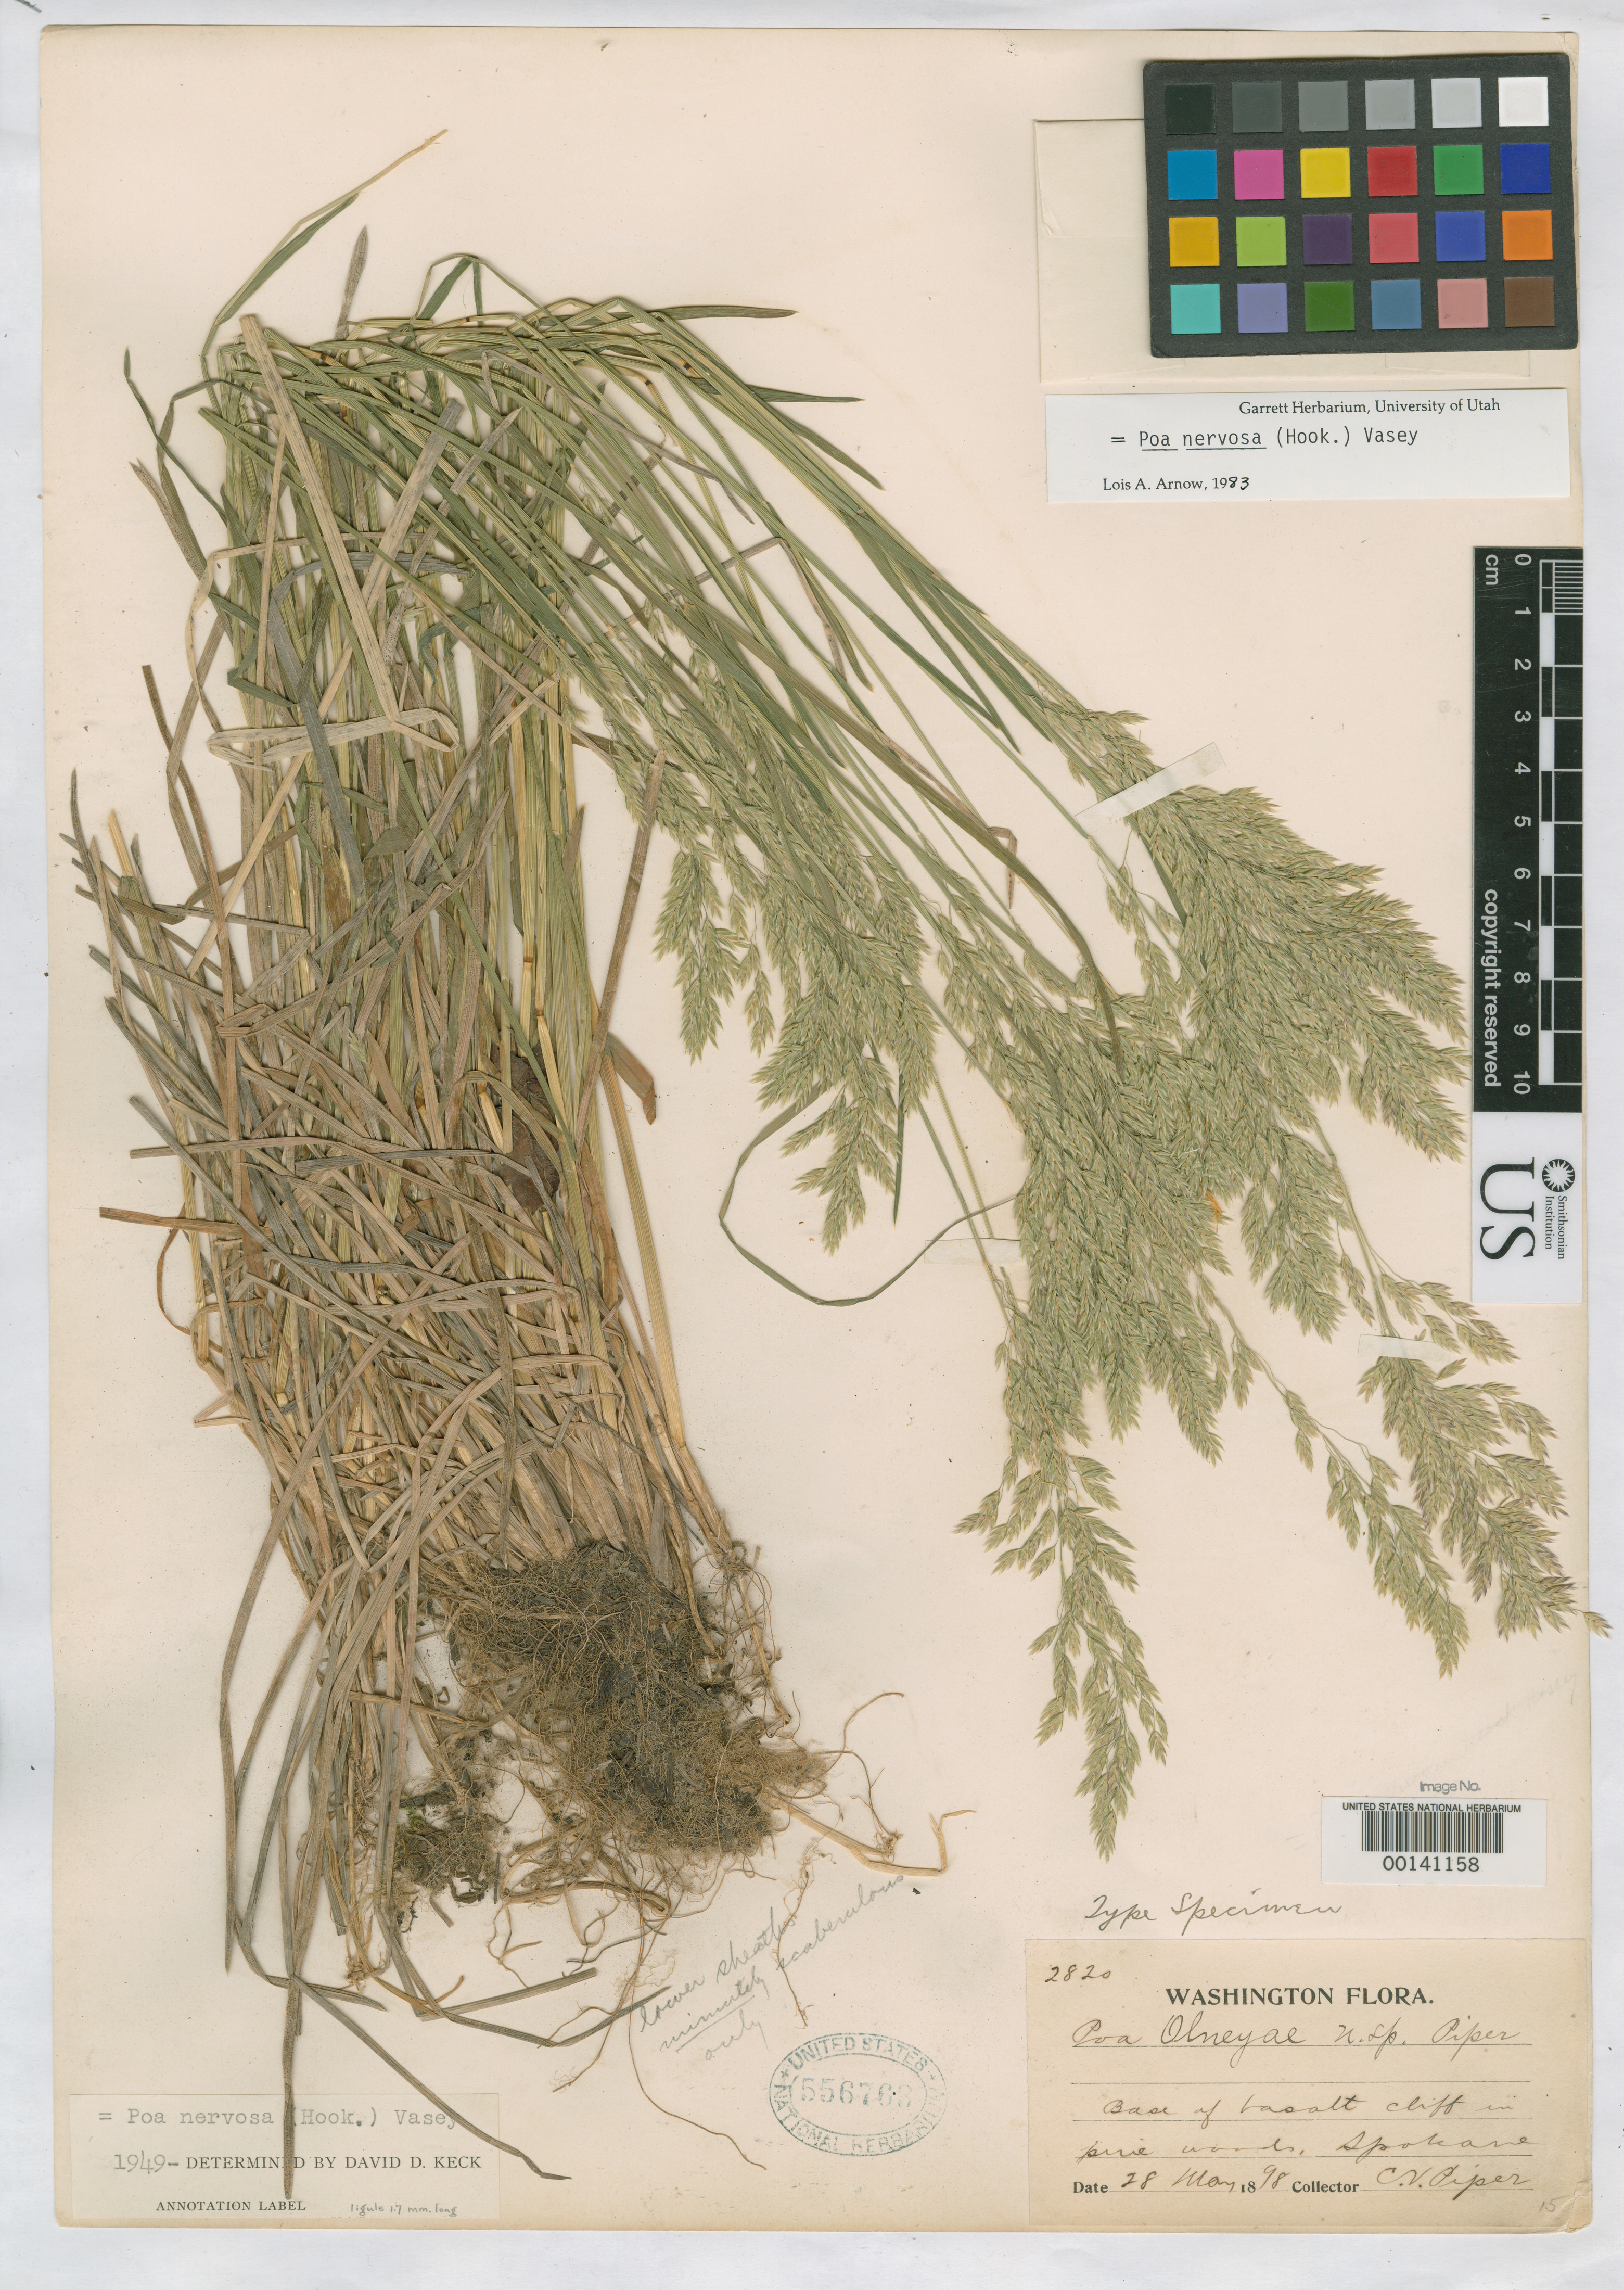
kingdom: Plantae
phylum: Tracheophyta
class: Liliopsida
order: Poales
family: Poaceae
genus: Poa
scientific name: Poa olneyae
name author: Piper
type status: Holotype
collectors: C. V. Piper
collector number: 2820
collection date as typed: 28 May 1898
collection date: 1898-05-28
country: United States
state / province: Washington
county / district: Spokane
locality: Spokane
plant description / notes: Sheet stamp possibly "556763" but recorded as "556768". This sheet is apparently the holotype and matches both collection number (2820) and collection date (28 May 1898) cited in protologue. Two additional US sheets (USNH 914808, 89757) bear collection dates of 8 May 1898, possibly in error.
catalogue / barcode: US 556768